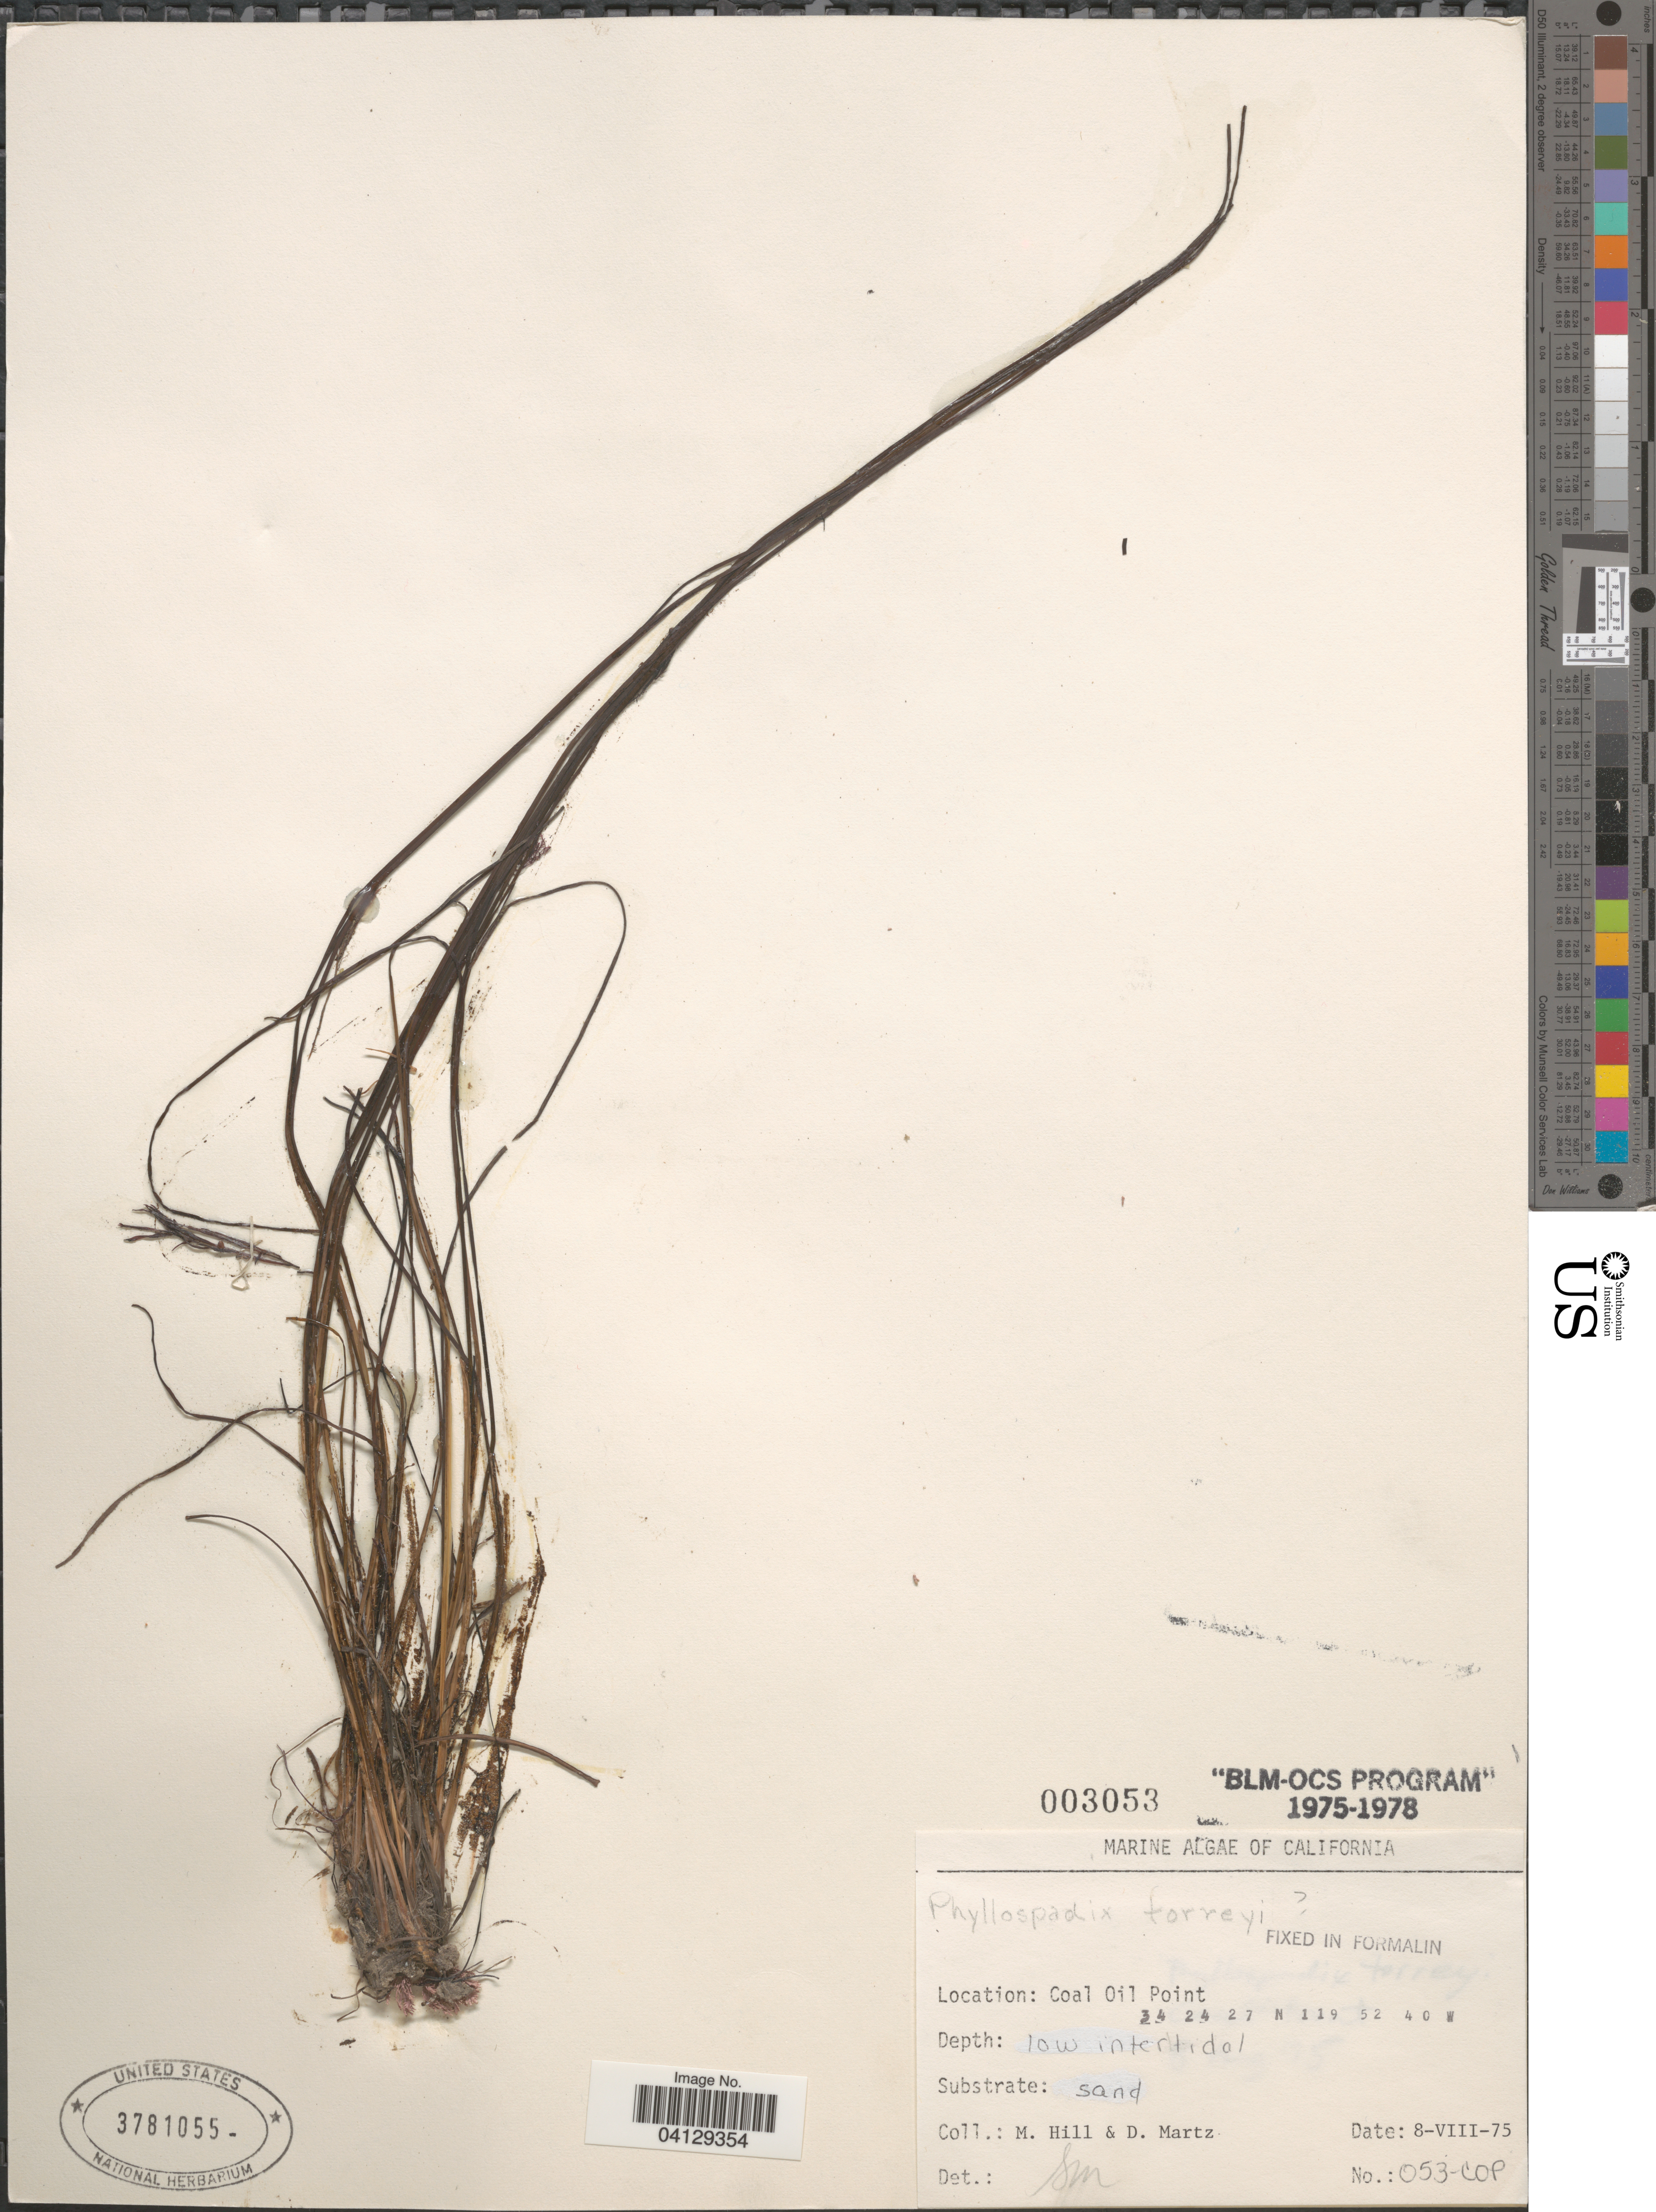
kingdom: Plantae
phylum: Tracheophyta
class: Liliopsida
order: Alismatales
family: Zosteraceae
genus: Phyllospadix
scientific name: Phyllospadix torreyi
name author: S. Watson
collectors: M. Hill & D. Martz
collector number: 053-COP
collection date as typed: Transcribed d/m/y: 8/8/75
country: United States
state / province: California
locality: Coal Oil Point.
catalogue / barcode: US 3781055